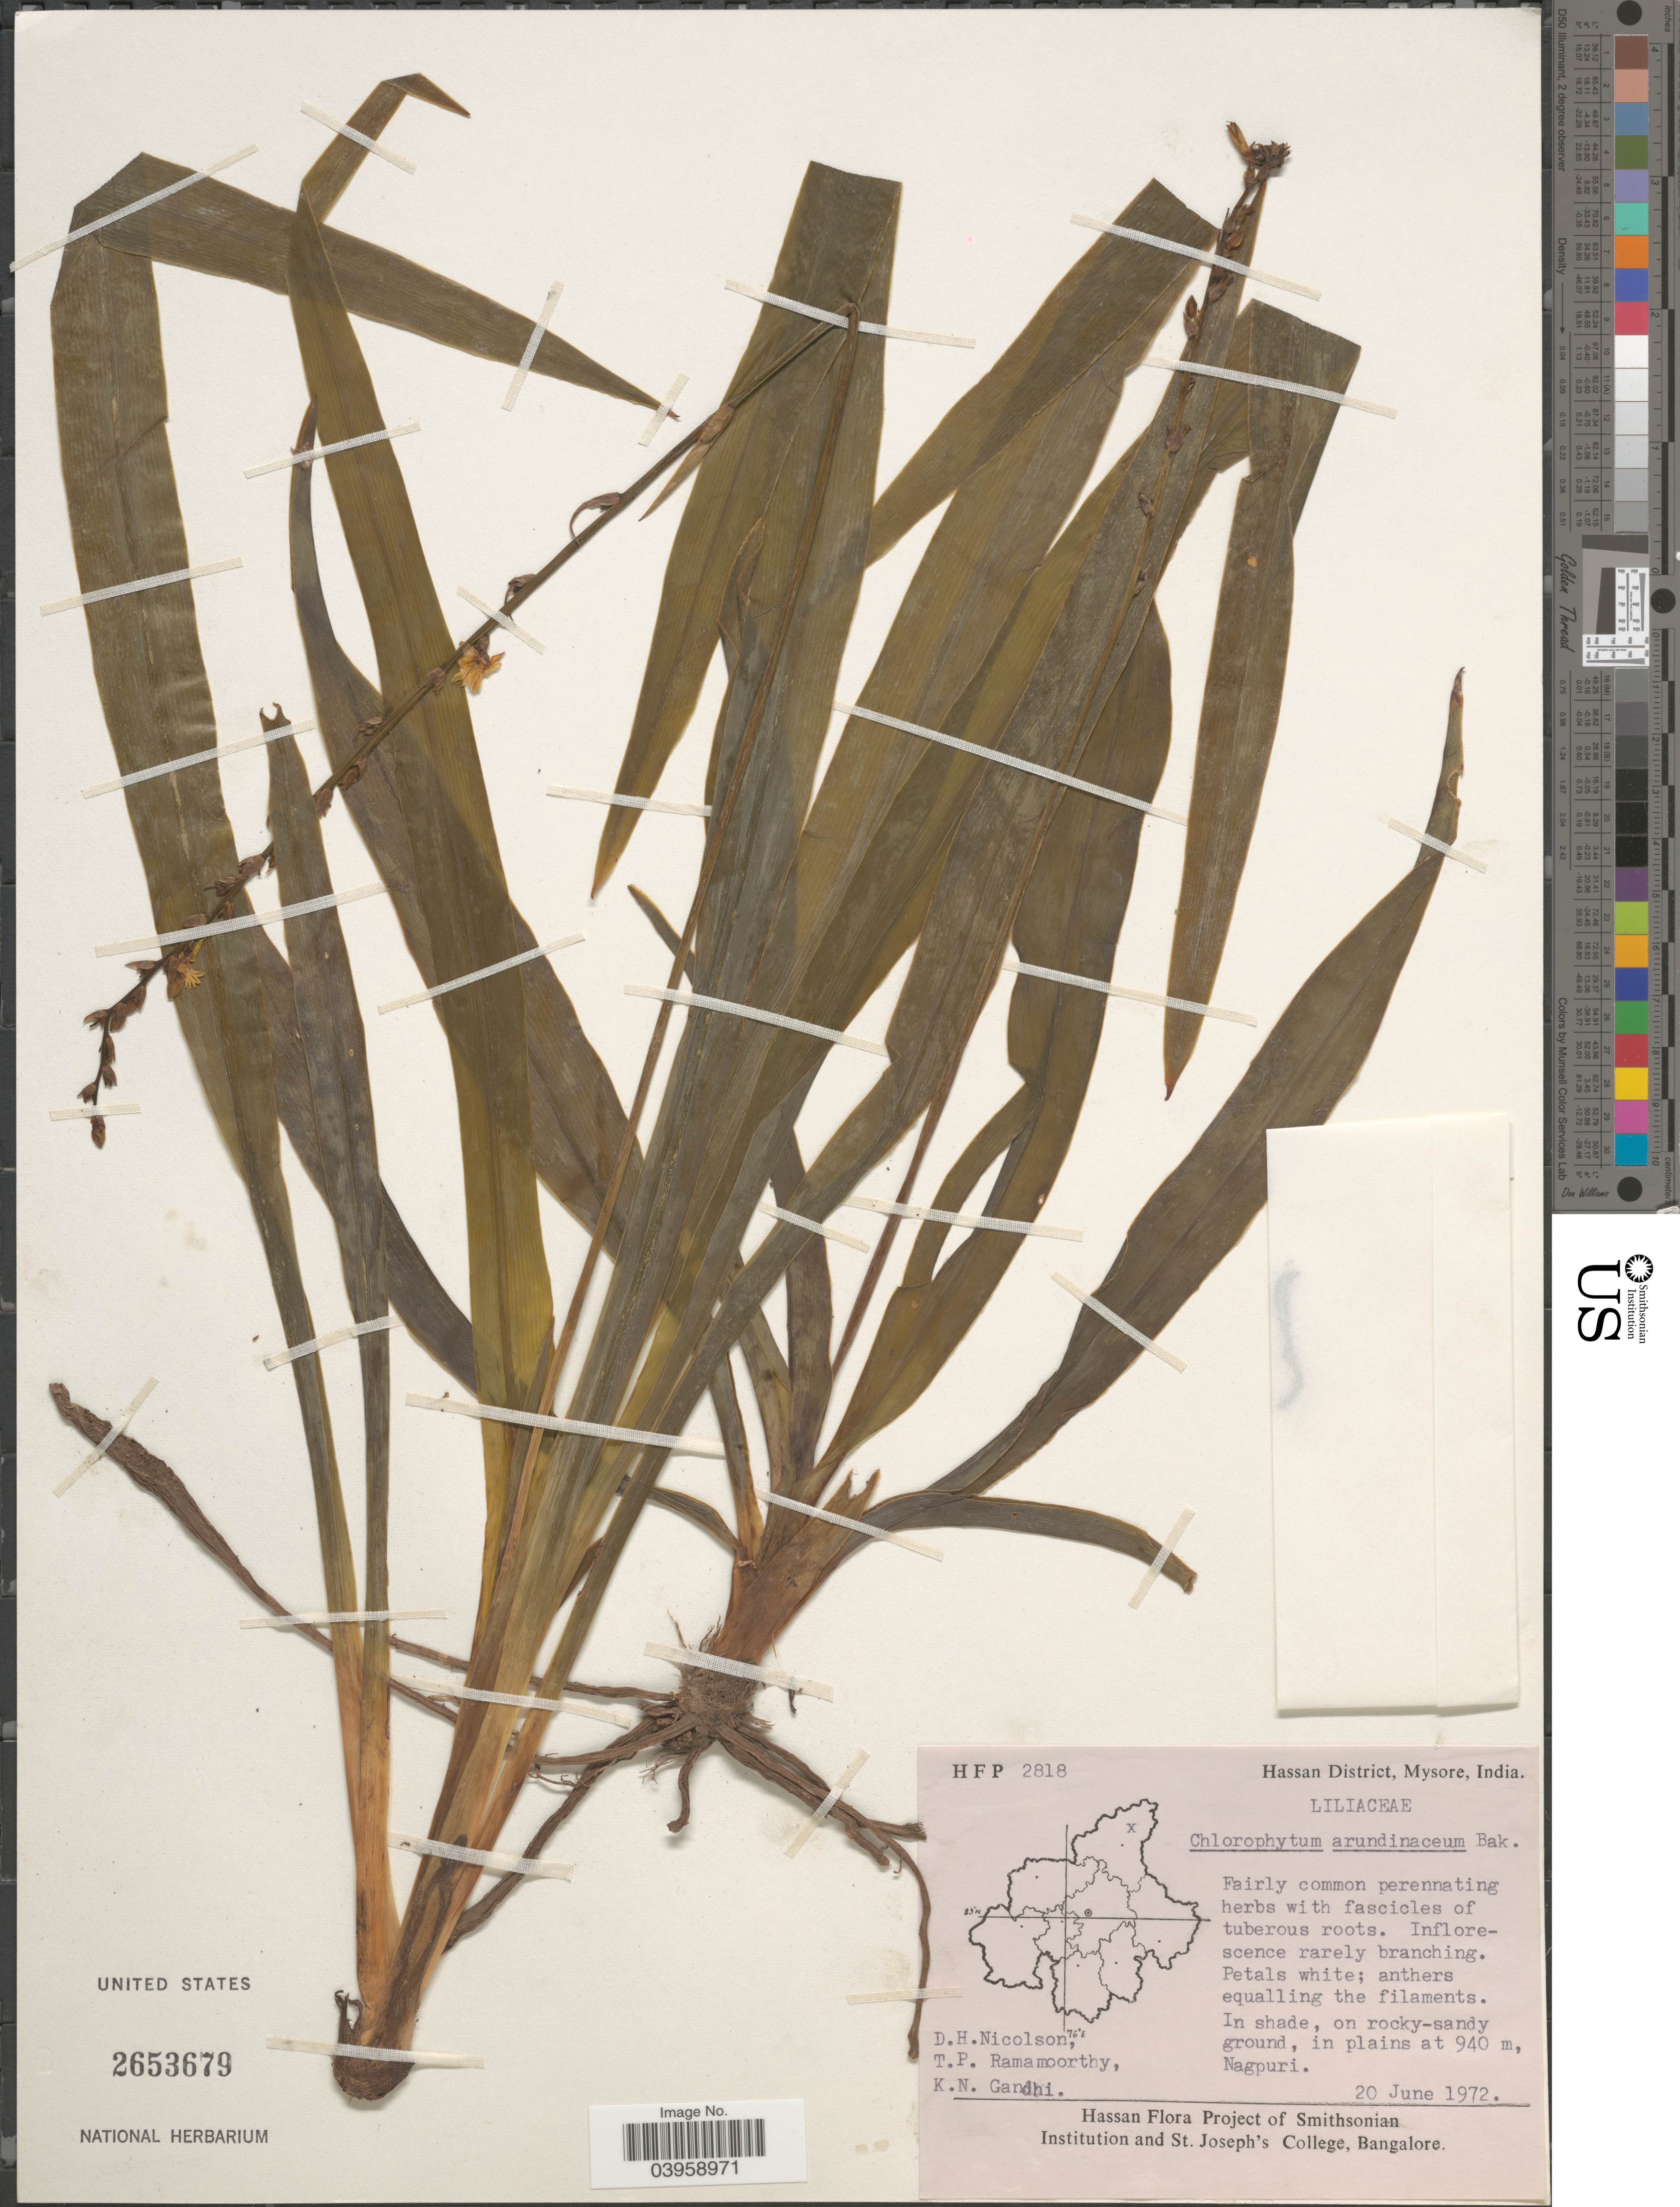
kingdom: Plantae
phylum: Tracheophyta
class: Liliopsida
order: Asparagales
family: Asparagaceae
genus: Chlorophytum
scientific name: Chlorophytum arundinaceum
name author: Baker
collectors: D. H. Nicolson, T. P. Ramamoorthy & K. N. Gandhi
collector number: H F P 2818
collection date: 1972-06-20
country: India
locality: Hassan District, Mysore. Nagpuri.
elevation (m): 940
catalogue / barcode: US 2653679